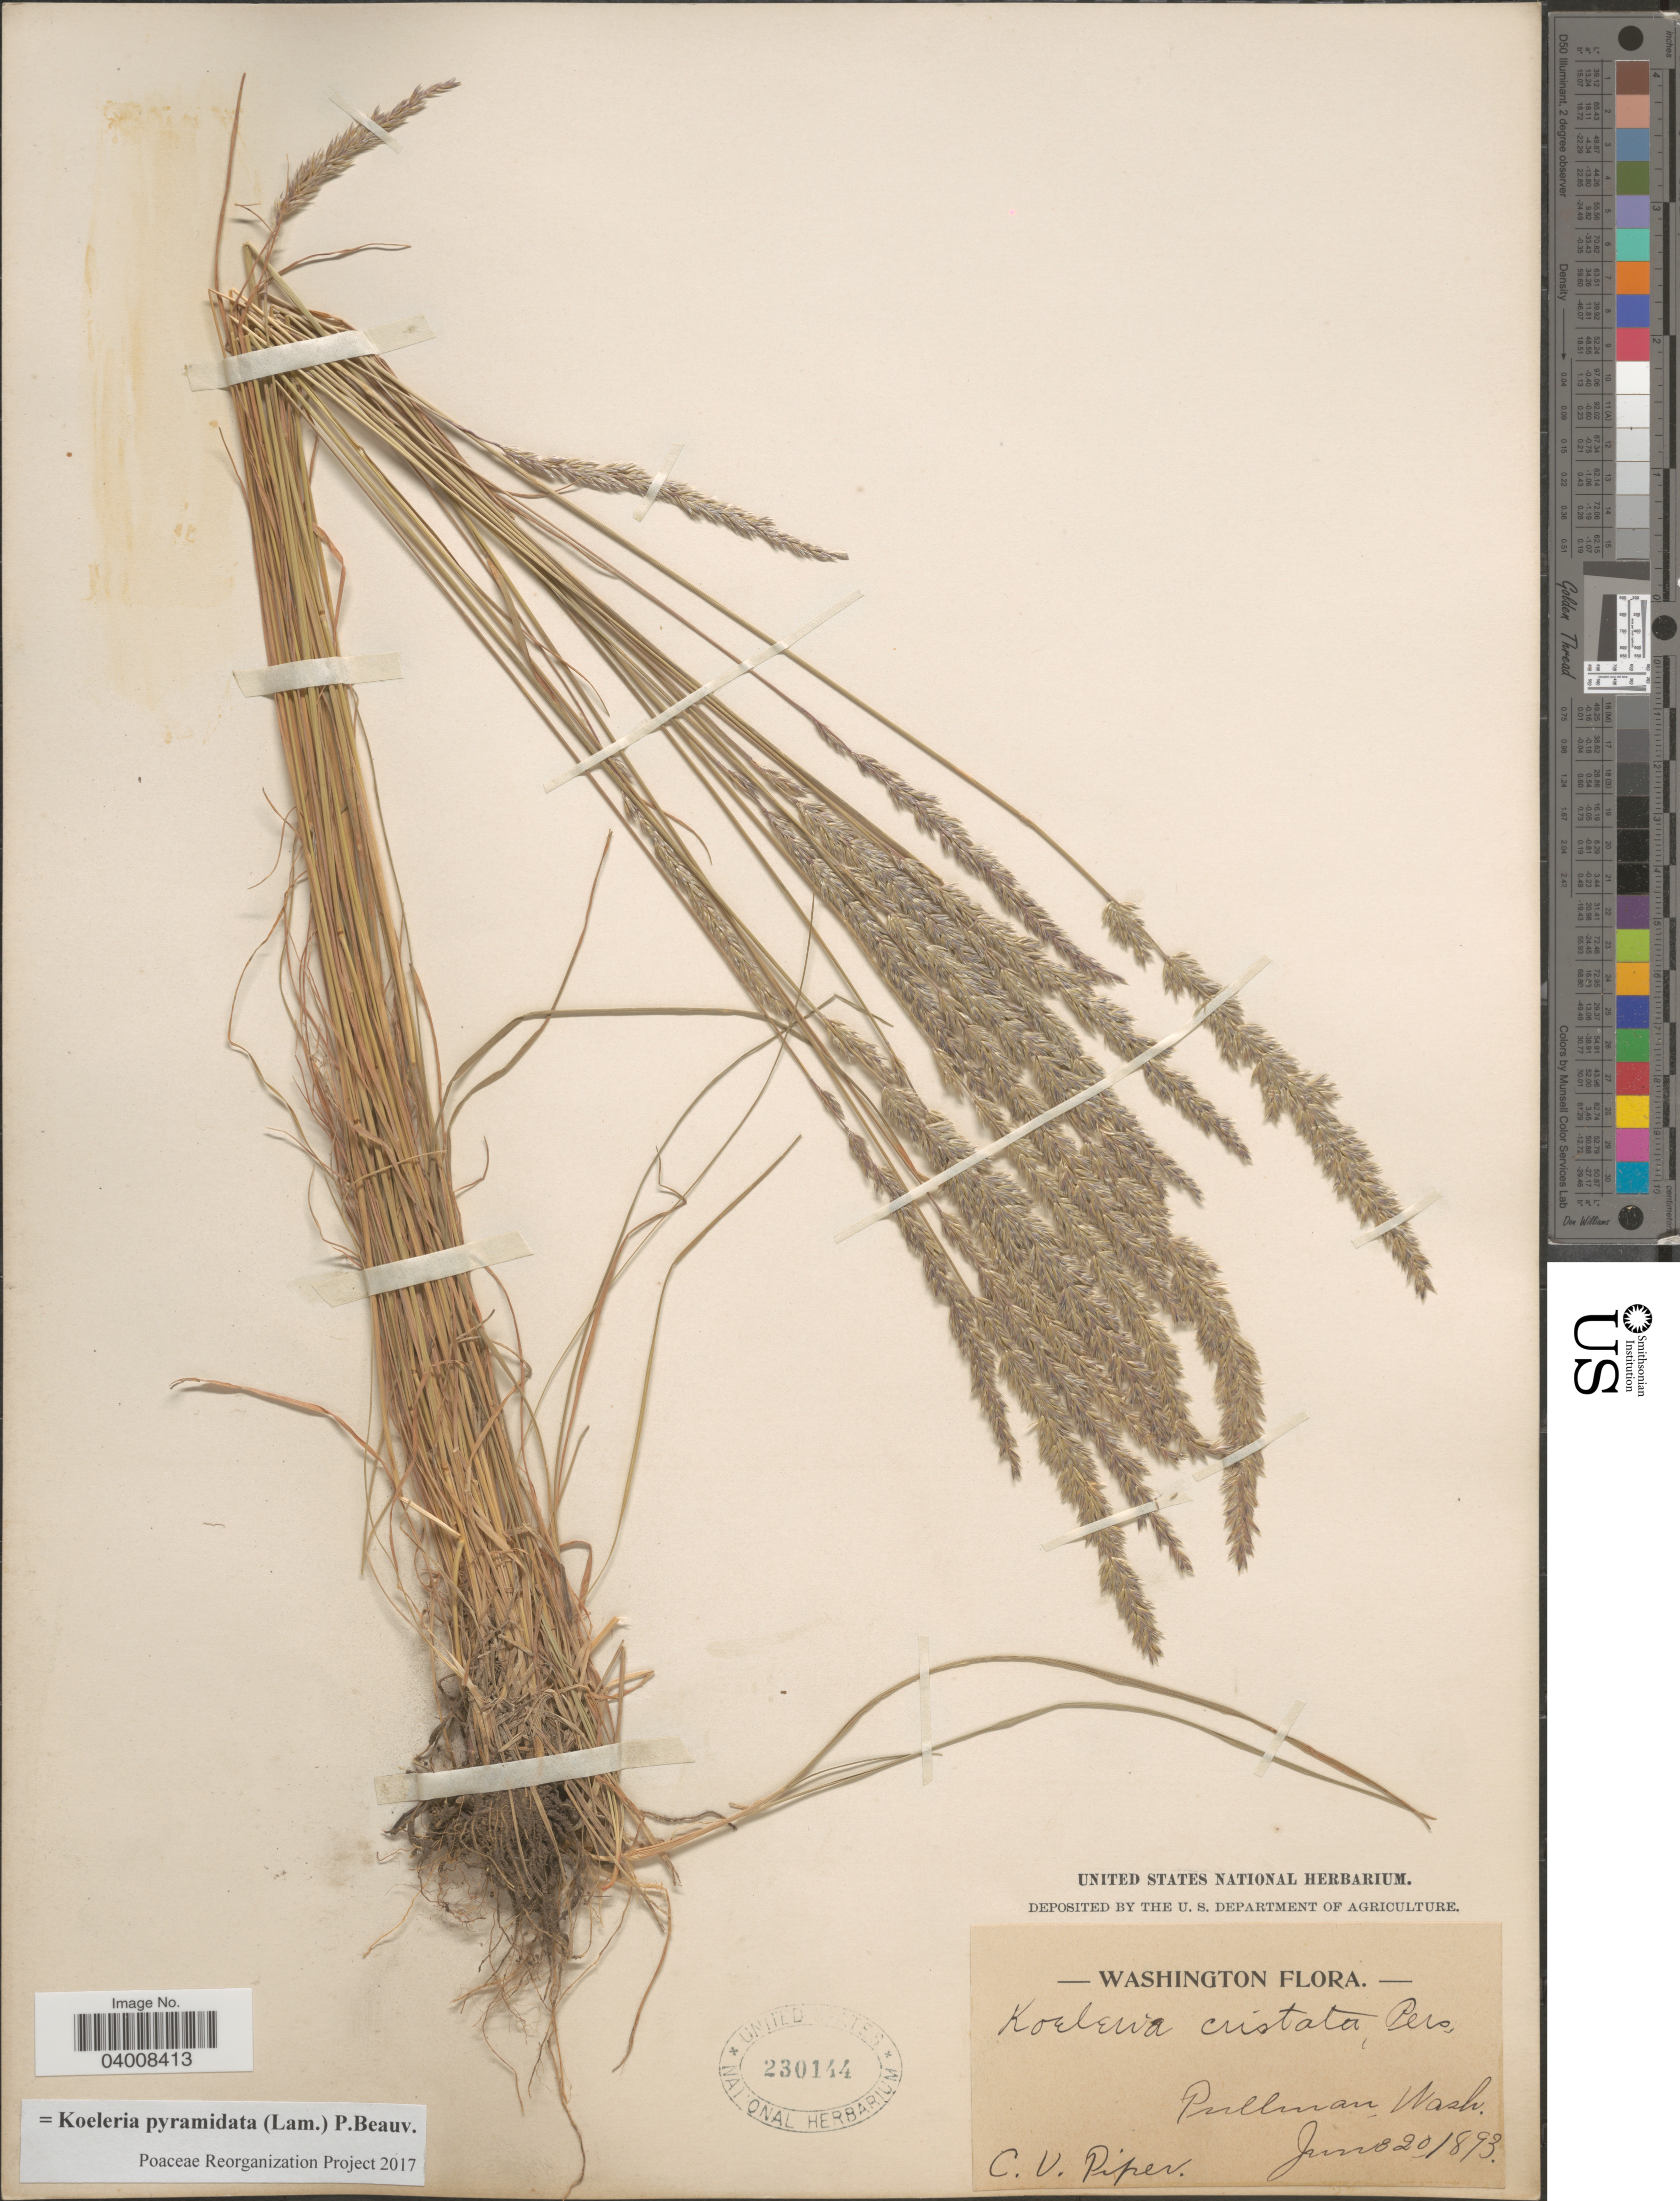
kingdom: Plantae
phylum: Tracheophyta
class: Liliopsida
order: Poales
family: Poaceae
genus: Koeleria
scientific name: Koeleria pyramidata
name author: (Lam.) P. Beauv.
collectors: C. V. Piper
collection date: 1893-06-20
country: United States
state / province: Washington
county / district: Whitman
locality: Pullman.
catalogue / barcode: US 230144